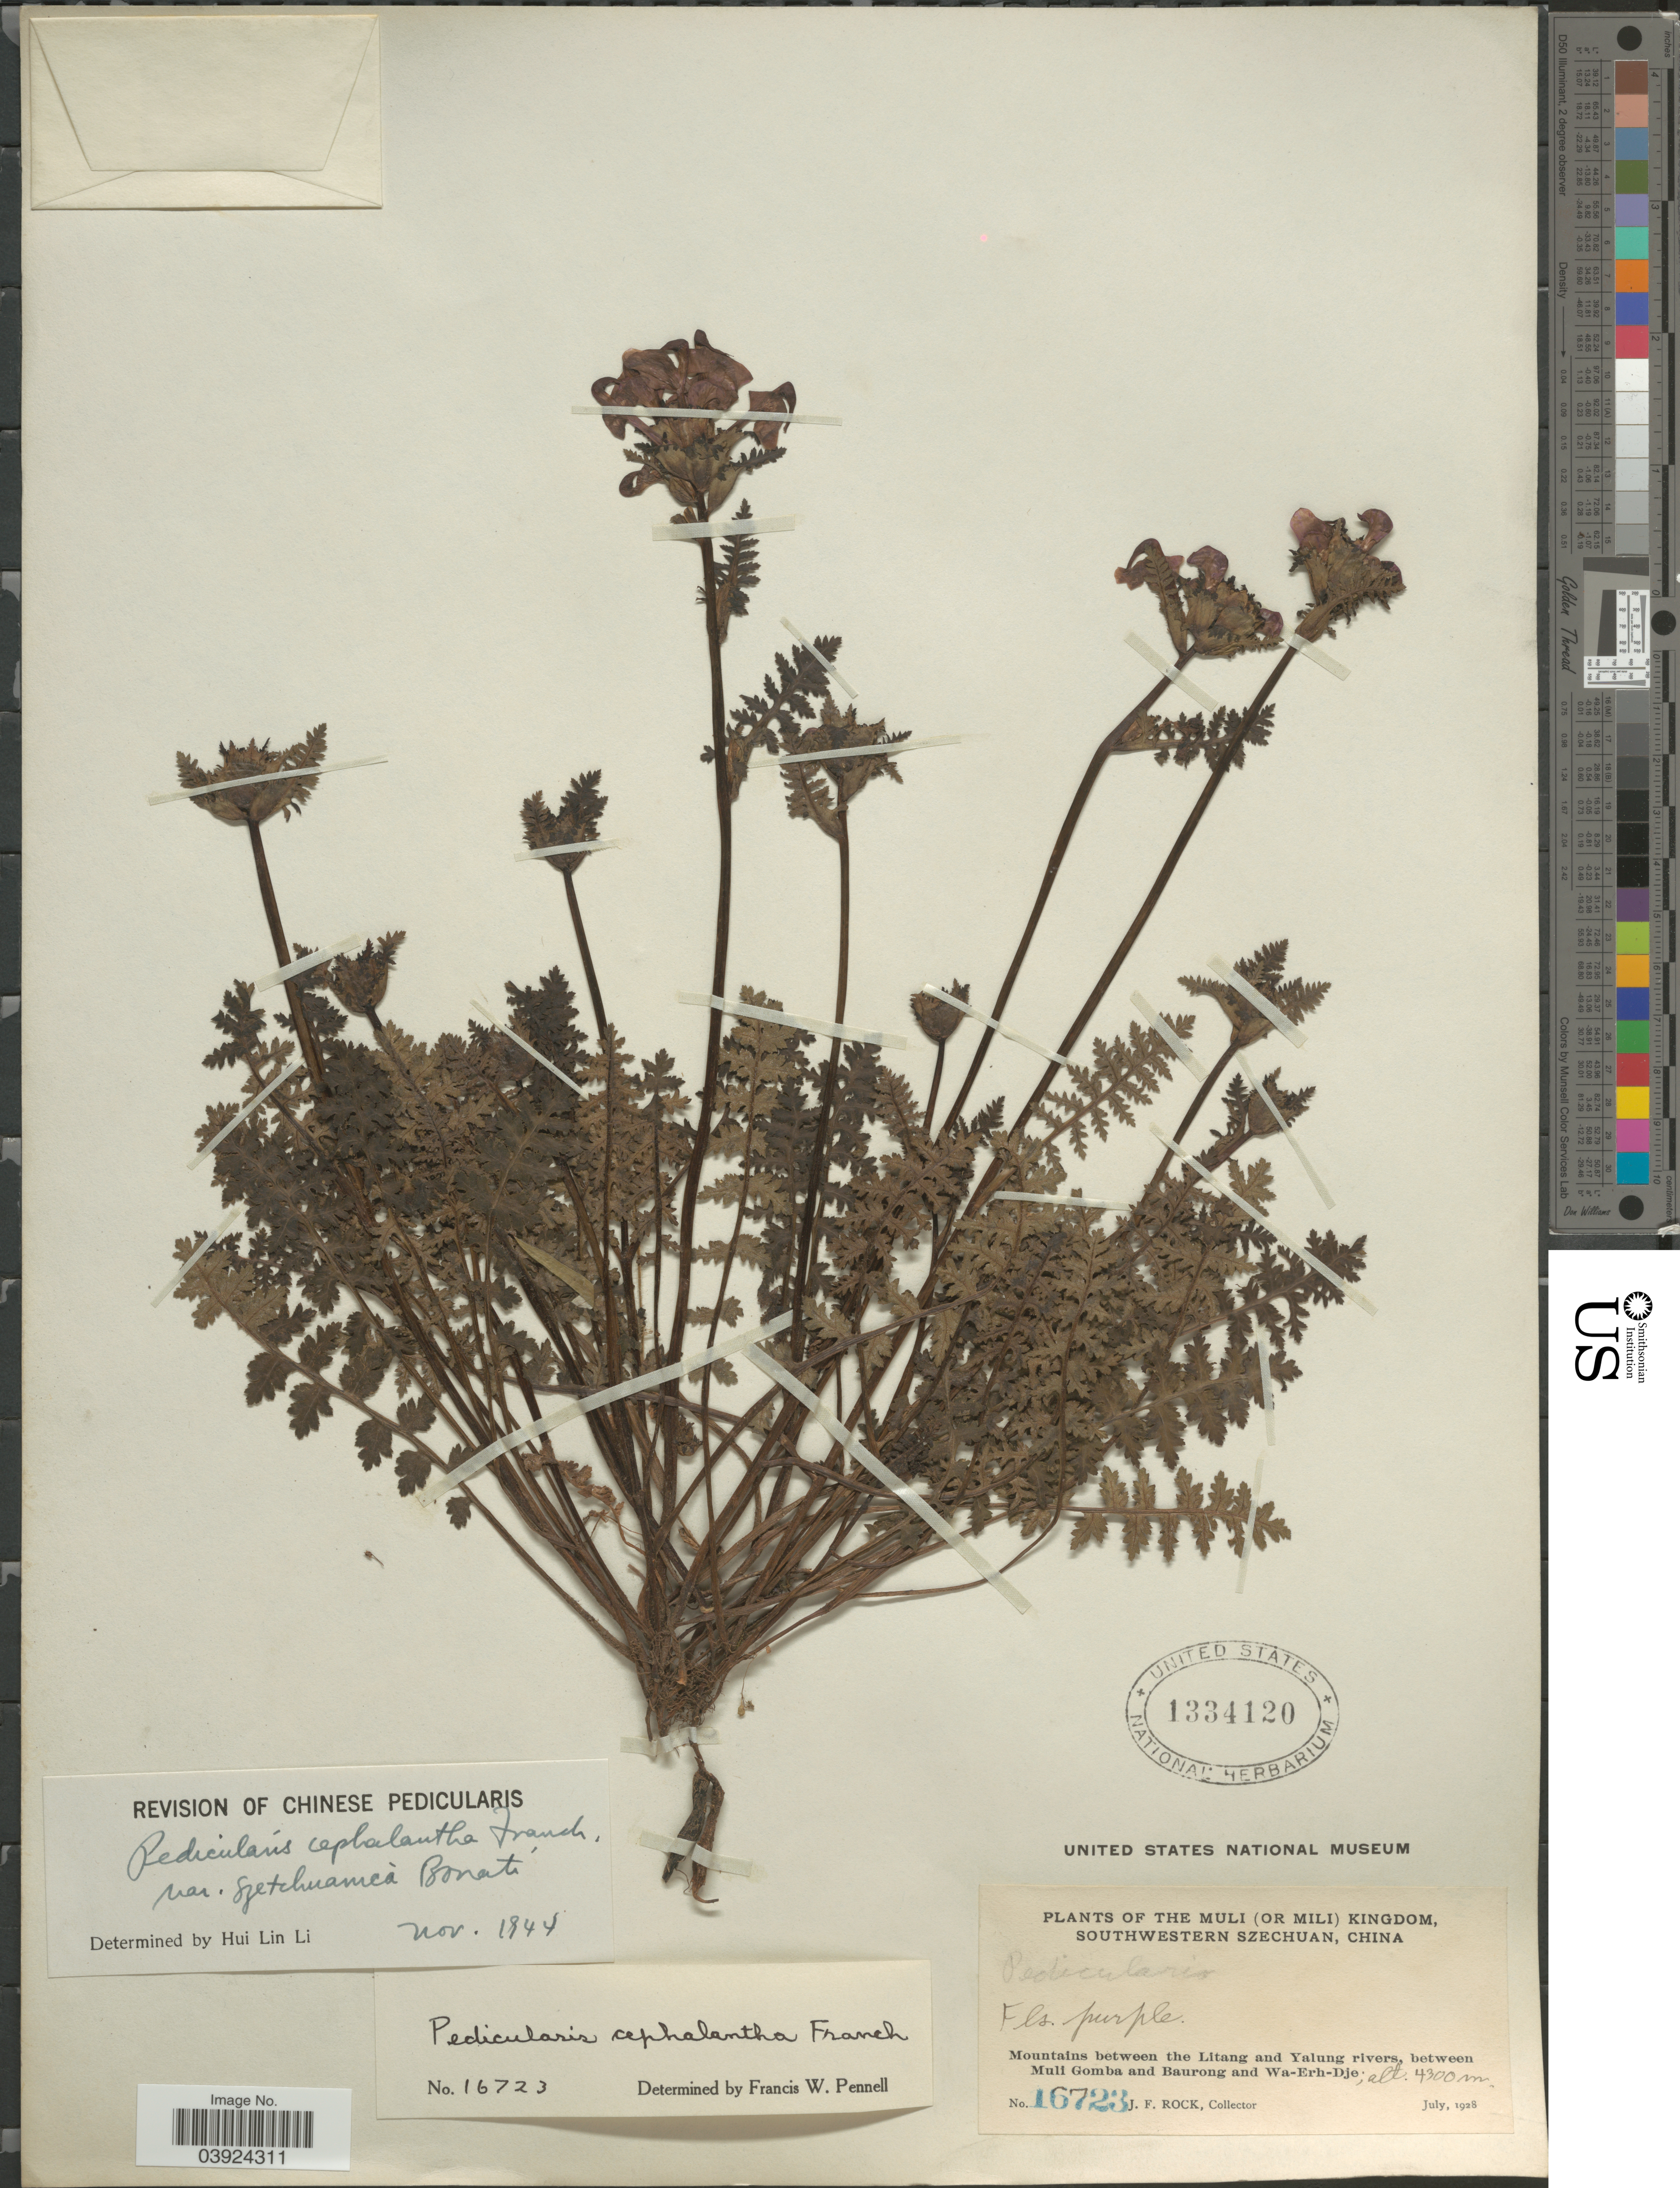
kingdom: Plantae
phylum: Tracheophyta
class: Magnoliopsida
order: Lamiales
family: Orobanchaceae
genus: Pedicularis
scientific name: Pedicularis cephalantha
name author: Franch. ex Maxim.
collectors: J. Rock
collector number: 16723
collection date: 1928-07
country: China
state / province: Sichuan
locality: The Muli (or Mili) Kingdom, Southwestern Szechuan. Mountains between the Litang and Yalung rivers, between Muli Gomba and Baurong and Wa-Erh-Dje.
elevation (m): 4300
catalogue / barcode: US 1334120